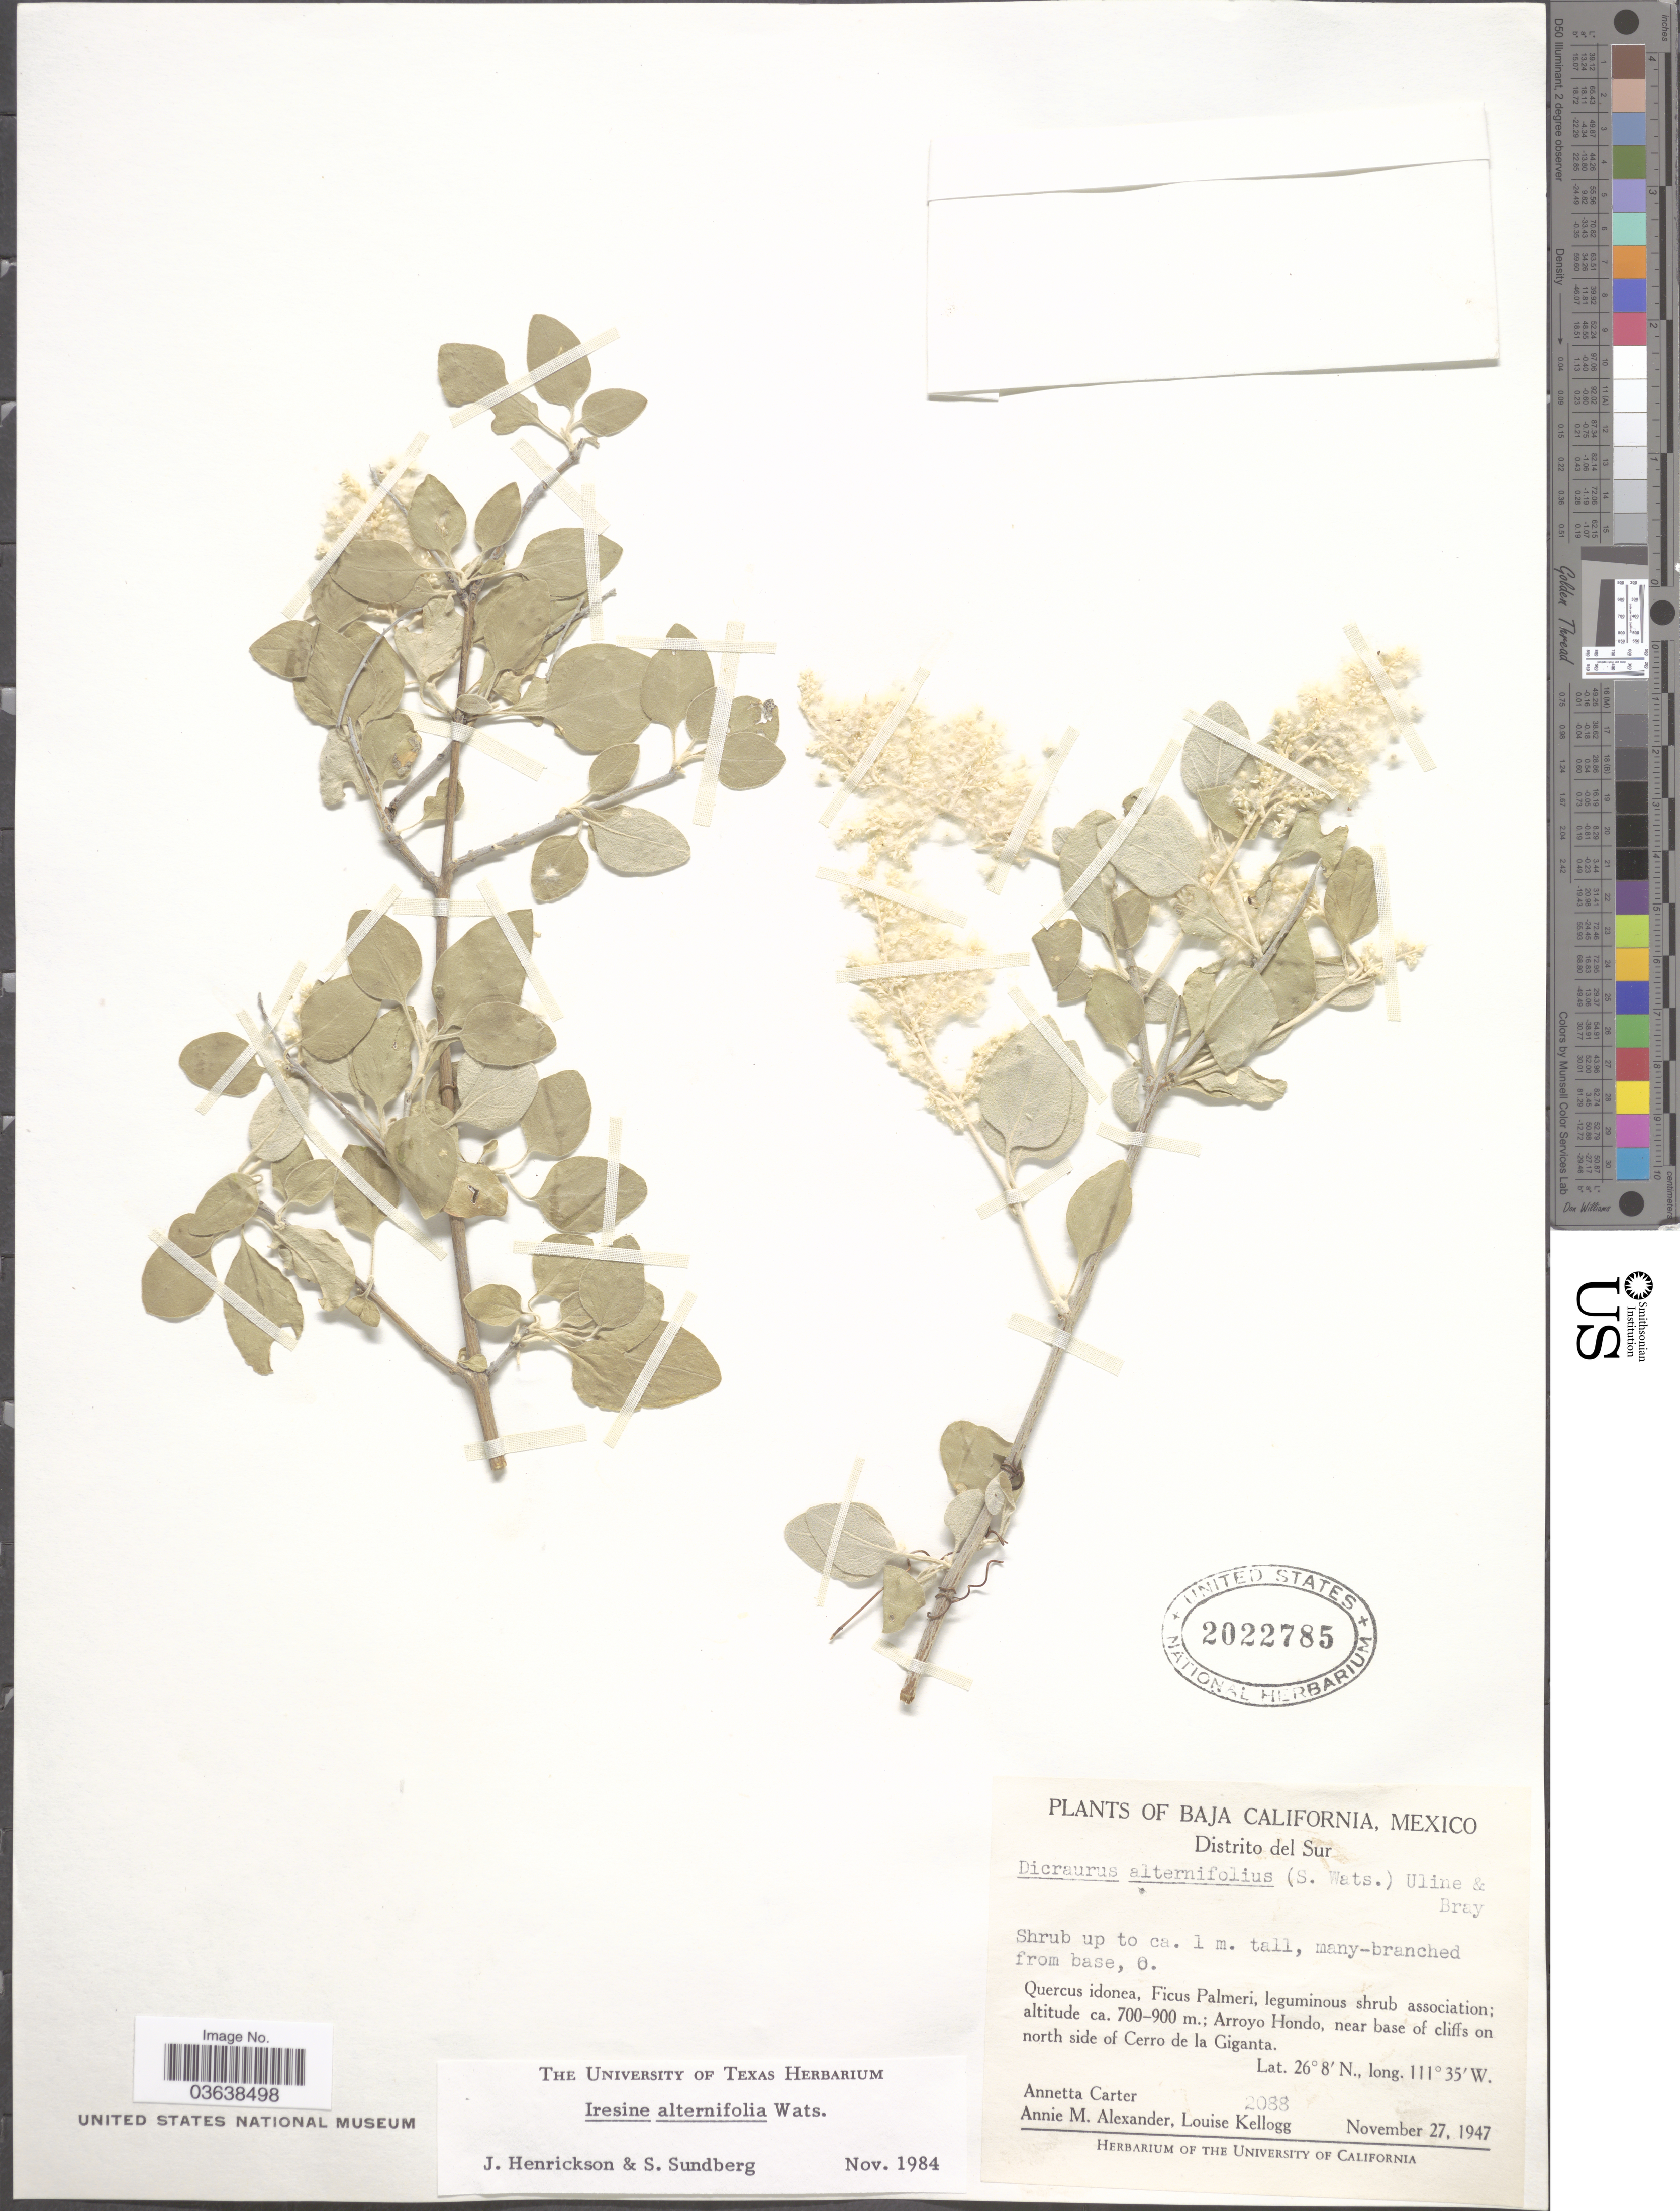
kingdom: Plantae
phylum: Tracheophyta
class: Magnoliopsida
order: Caryophyllales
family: Amaranthaceae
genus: Iresine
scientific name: Iresine alternifolia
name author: S. Watson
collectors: A. Carter, A. M. Alexander & L. Kellogg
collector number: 2088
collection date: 1947-11-27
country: Mexico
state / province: Baja California Sur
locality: Distrito del Sur. Arroyo Hondo, near base of cliffs on north side of Cerro de la Giganta.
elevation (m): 700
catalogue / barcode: US 2022785